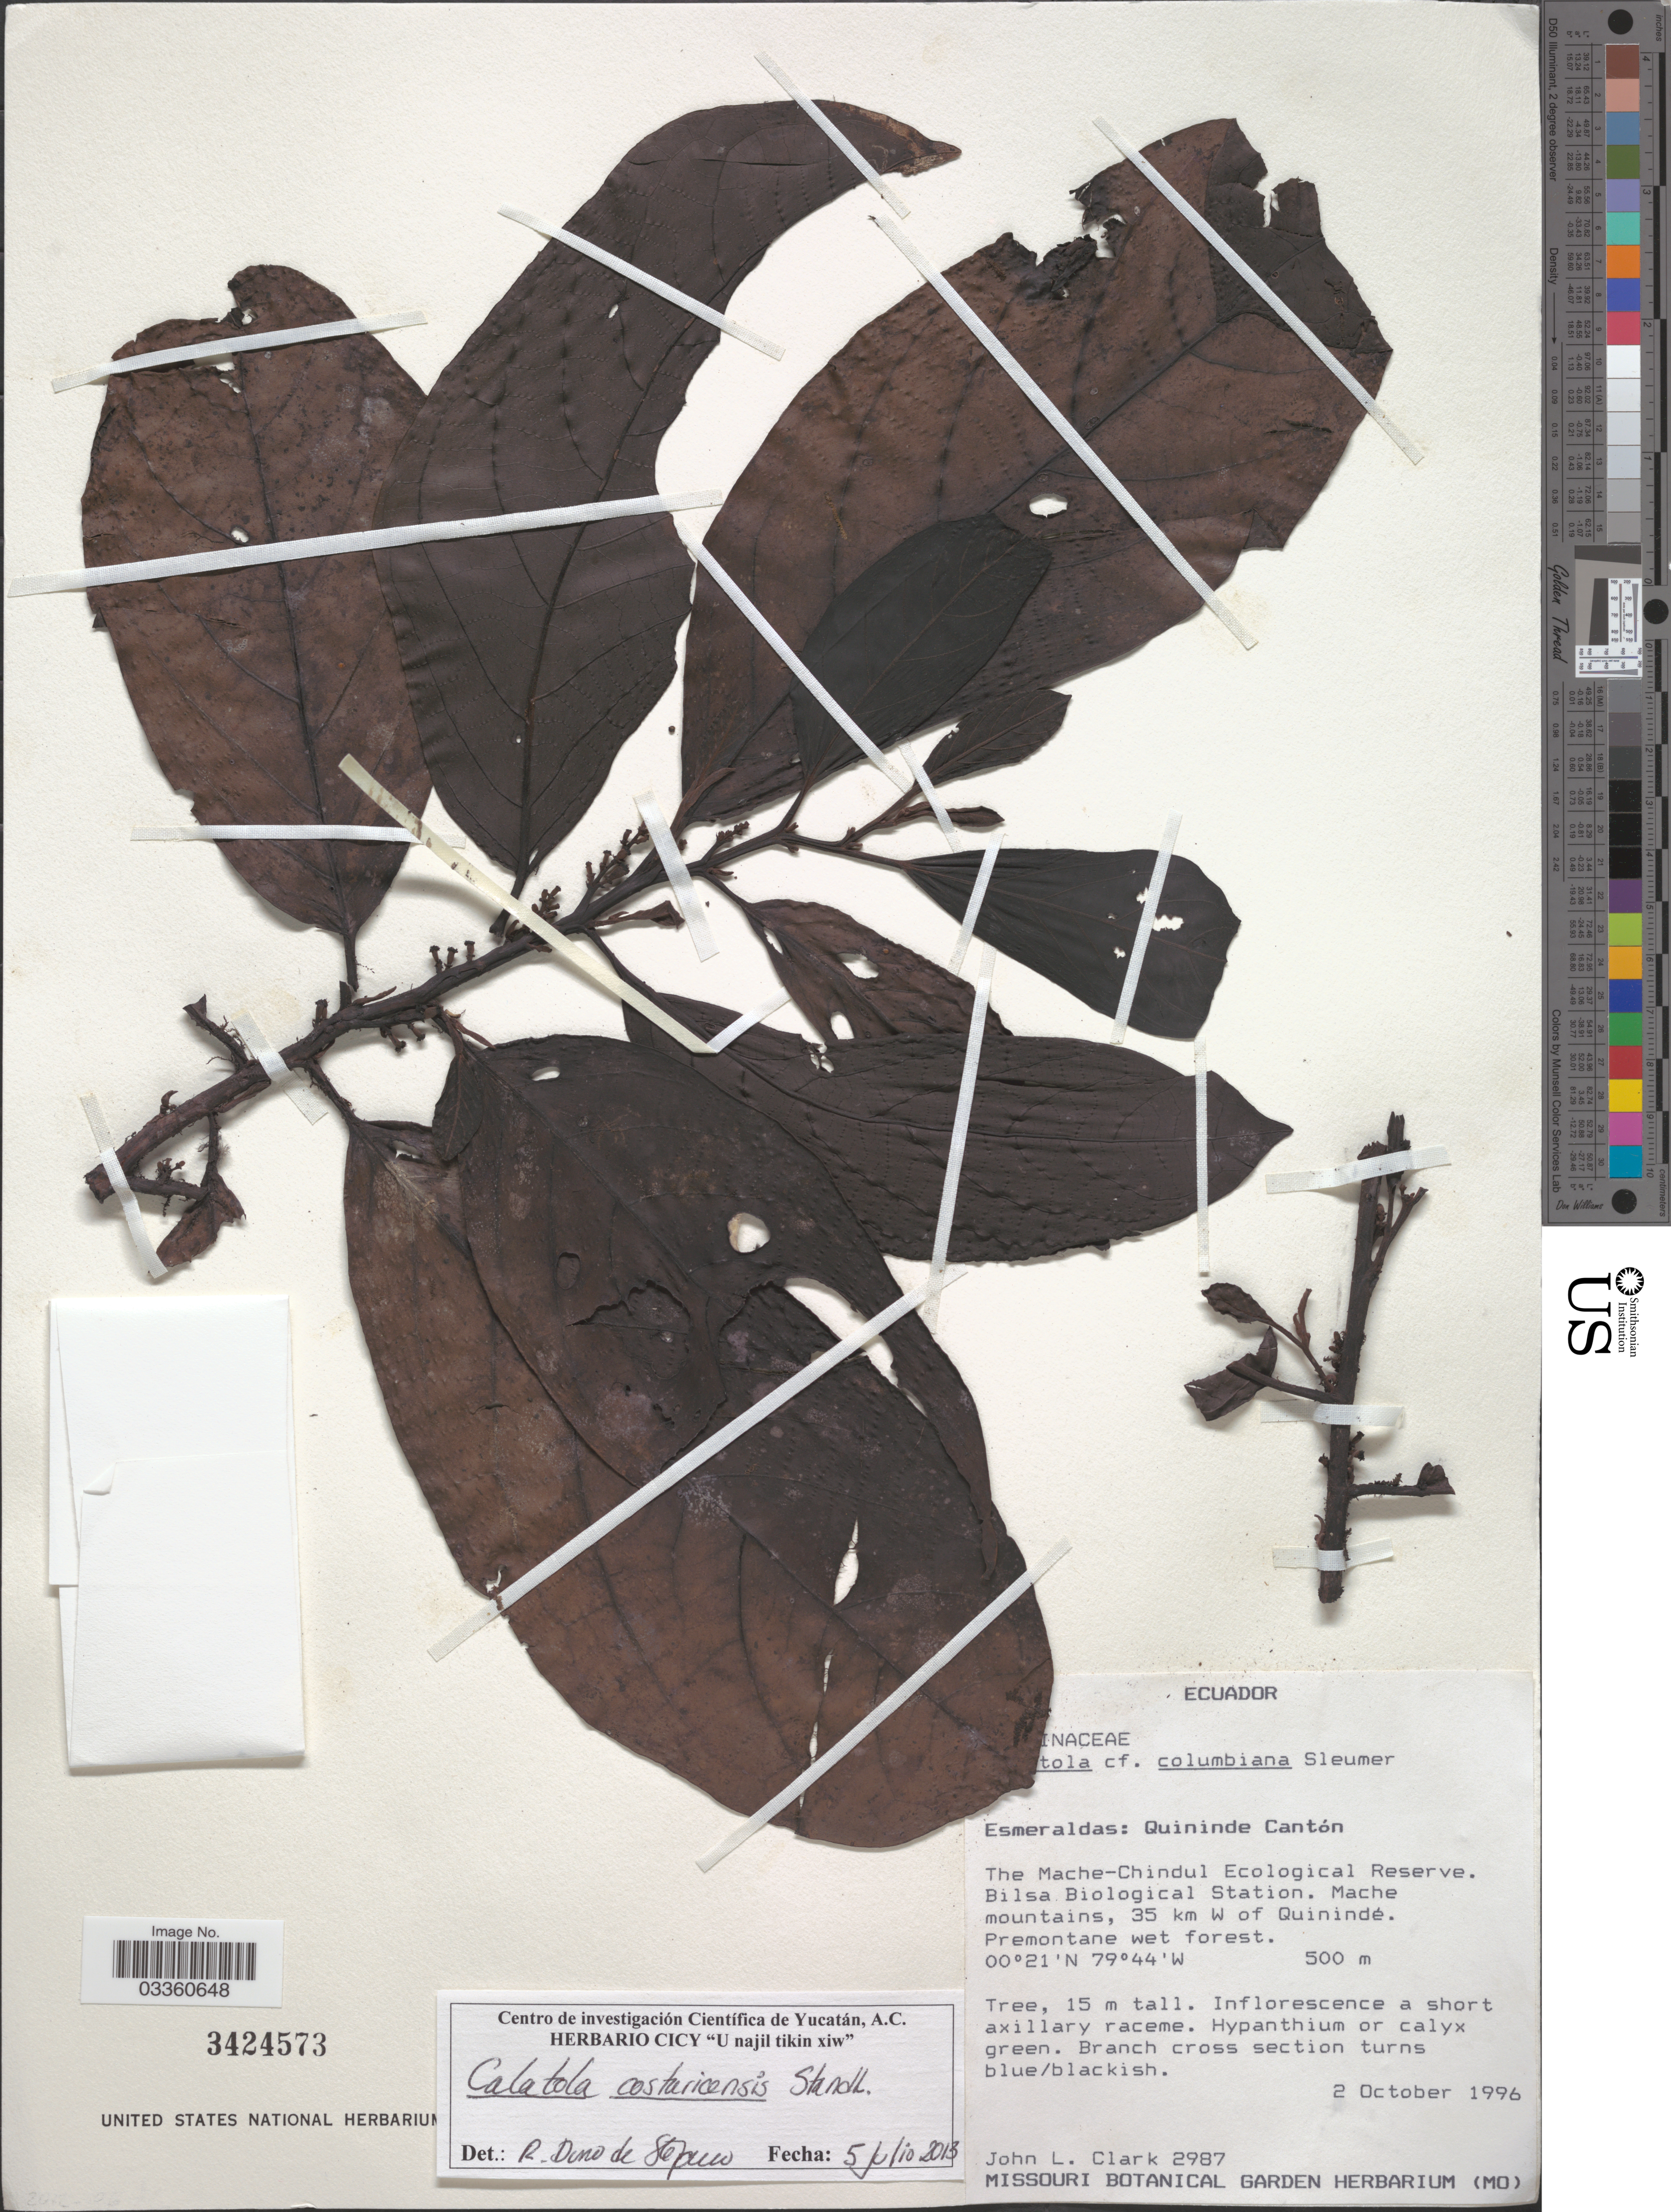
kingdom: Plantae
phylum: Tracheophyta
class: Magnoliopsida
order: Metteniusales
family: Metteniusaceae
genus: Calatola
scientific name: Calatola costaricensis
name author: Standl.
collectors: J. L. Clark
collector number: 2987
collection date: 1996-10-02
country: Ecuador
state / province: Esmeraldas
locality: Quininde Cantón, The Mache-Chindul Ecological Reserve. Bilsa Biological Station. Mache mountains, 35 km W of Quinindé.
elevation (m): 500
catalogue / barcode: US 3424573